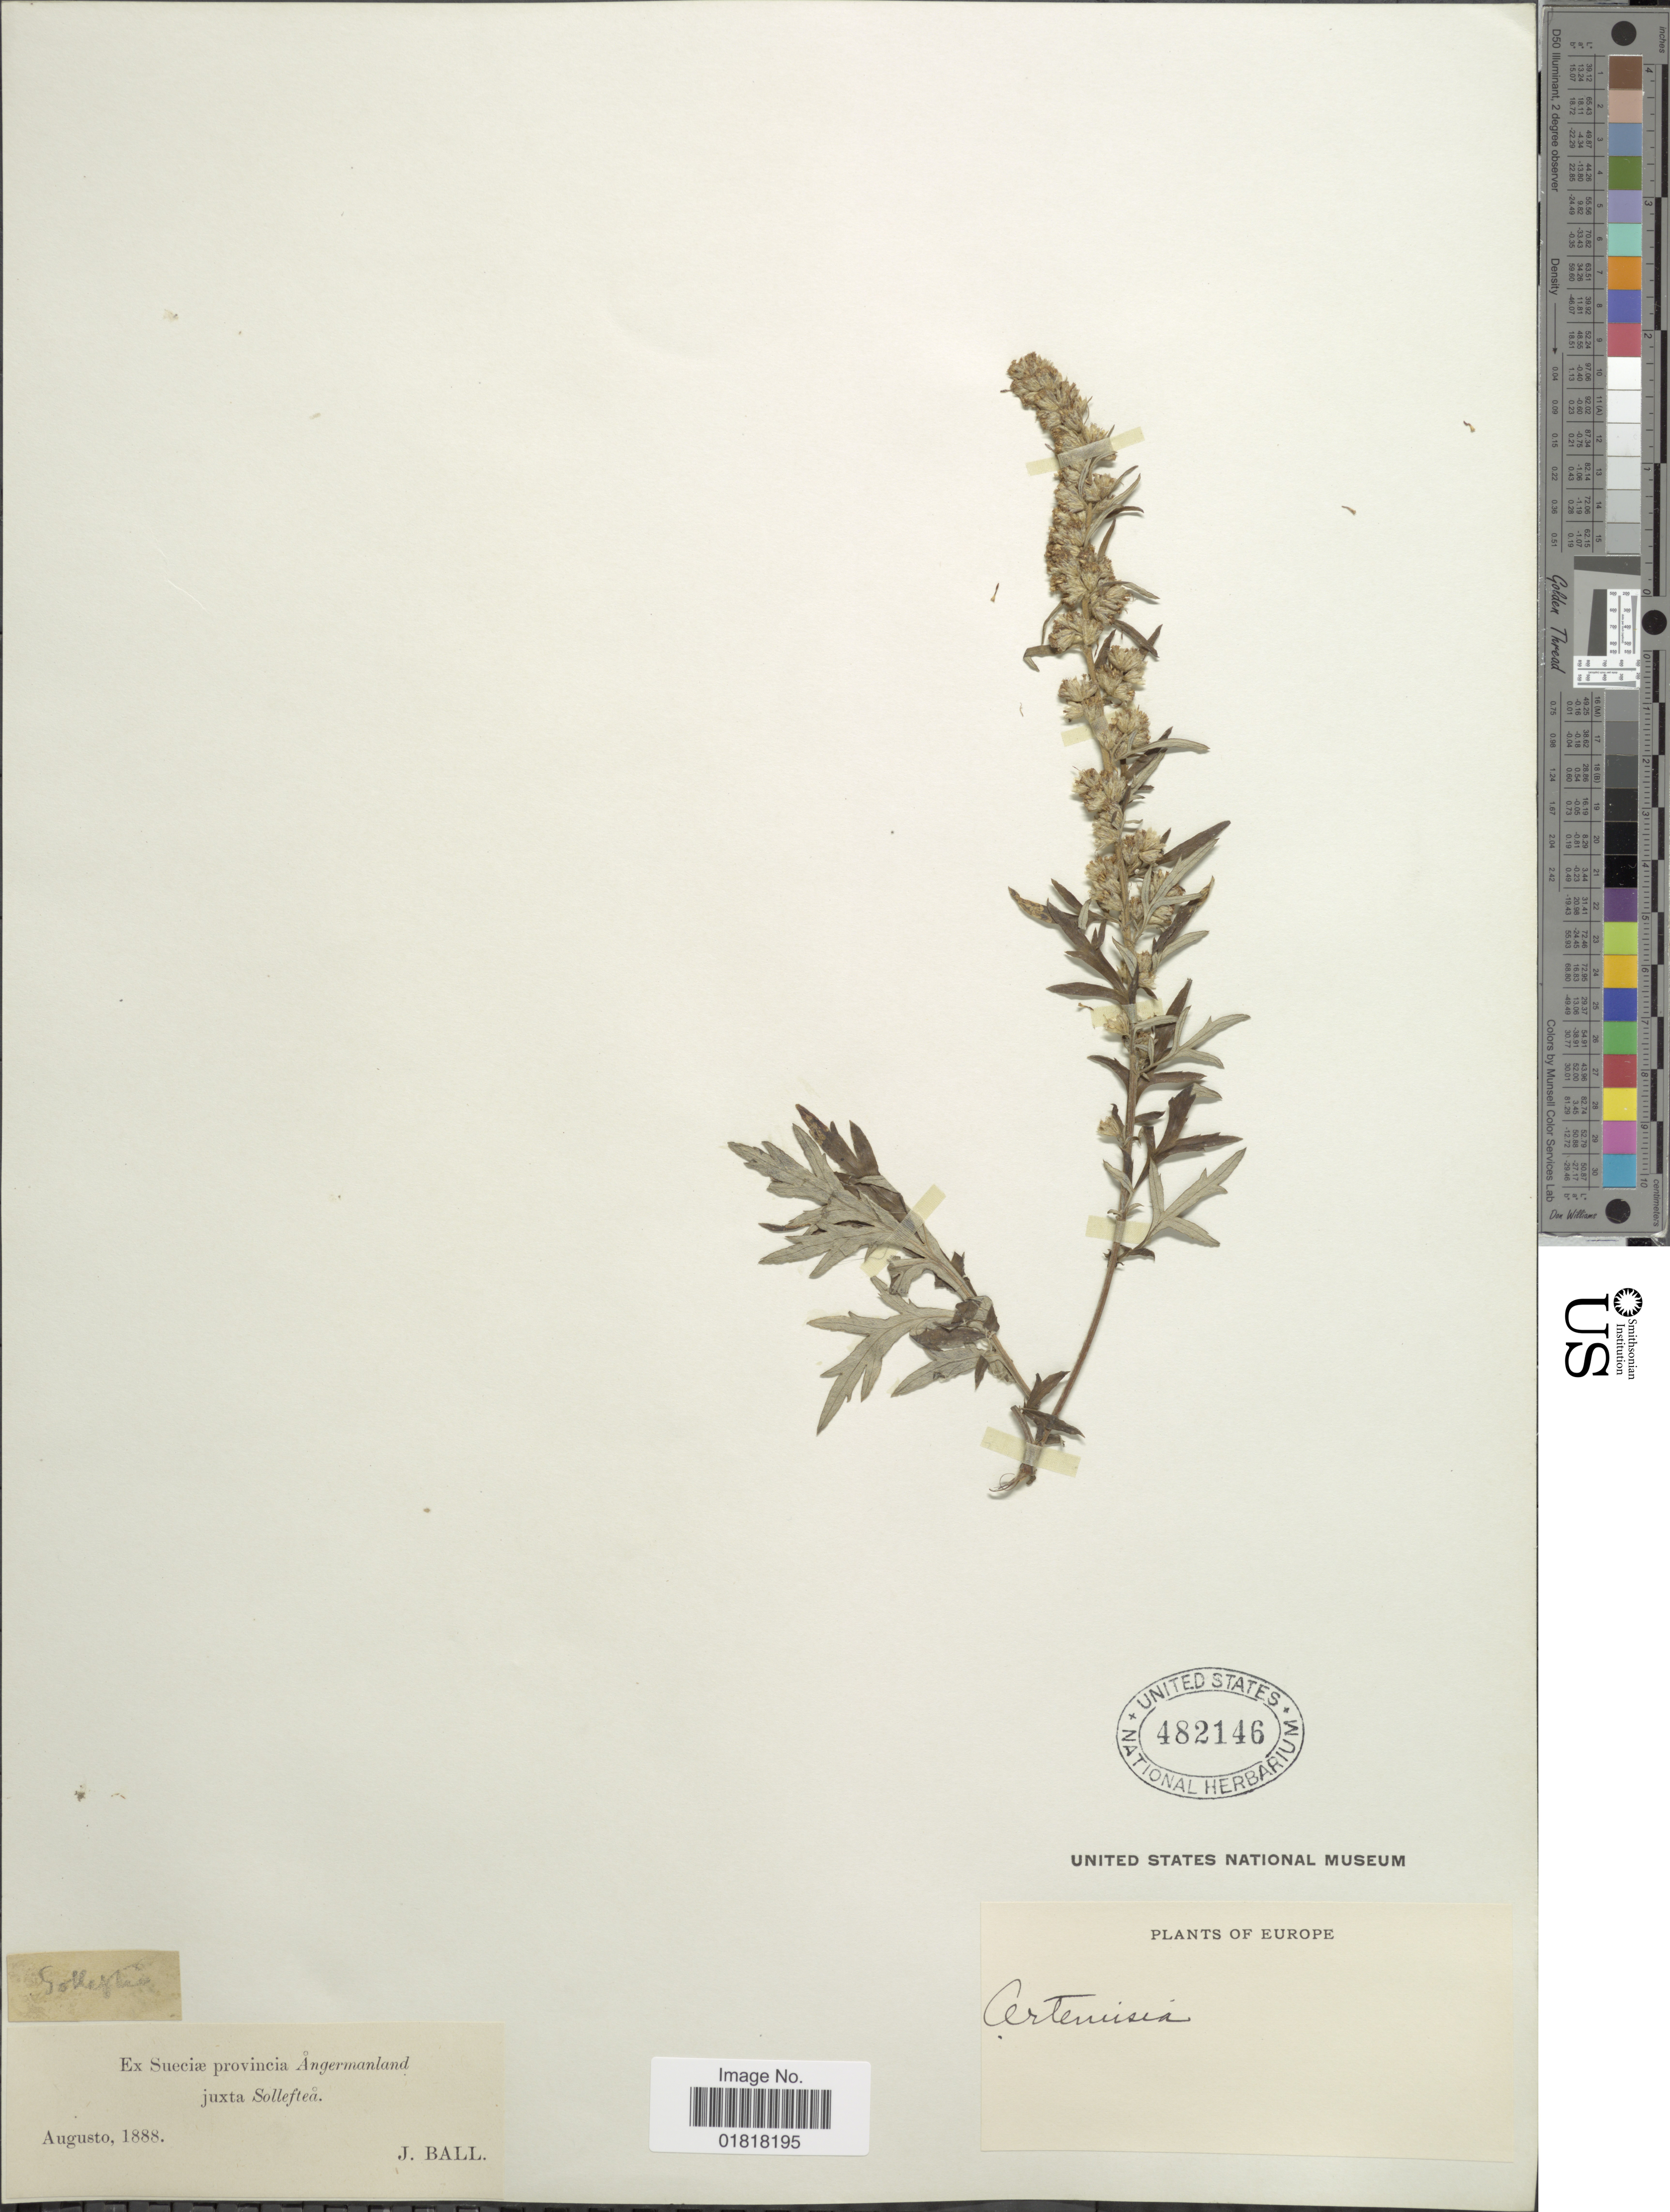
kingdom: Plantae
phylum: Tracheophyta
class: Magnoliopsida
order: Asterales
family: Asteraceae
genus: Artemisia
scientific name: Artemisia vulgaris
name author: L.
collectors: J. Ball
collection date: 1888-08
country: Sweden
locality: Ex Sueciae provincia Ångermandland juxta Sollefteå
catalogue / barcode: US 482146